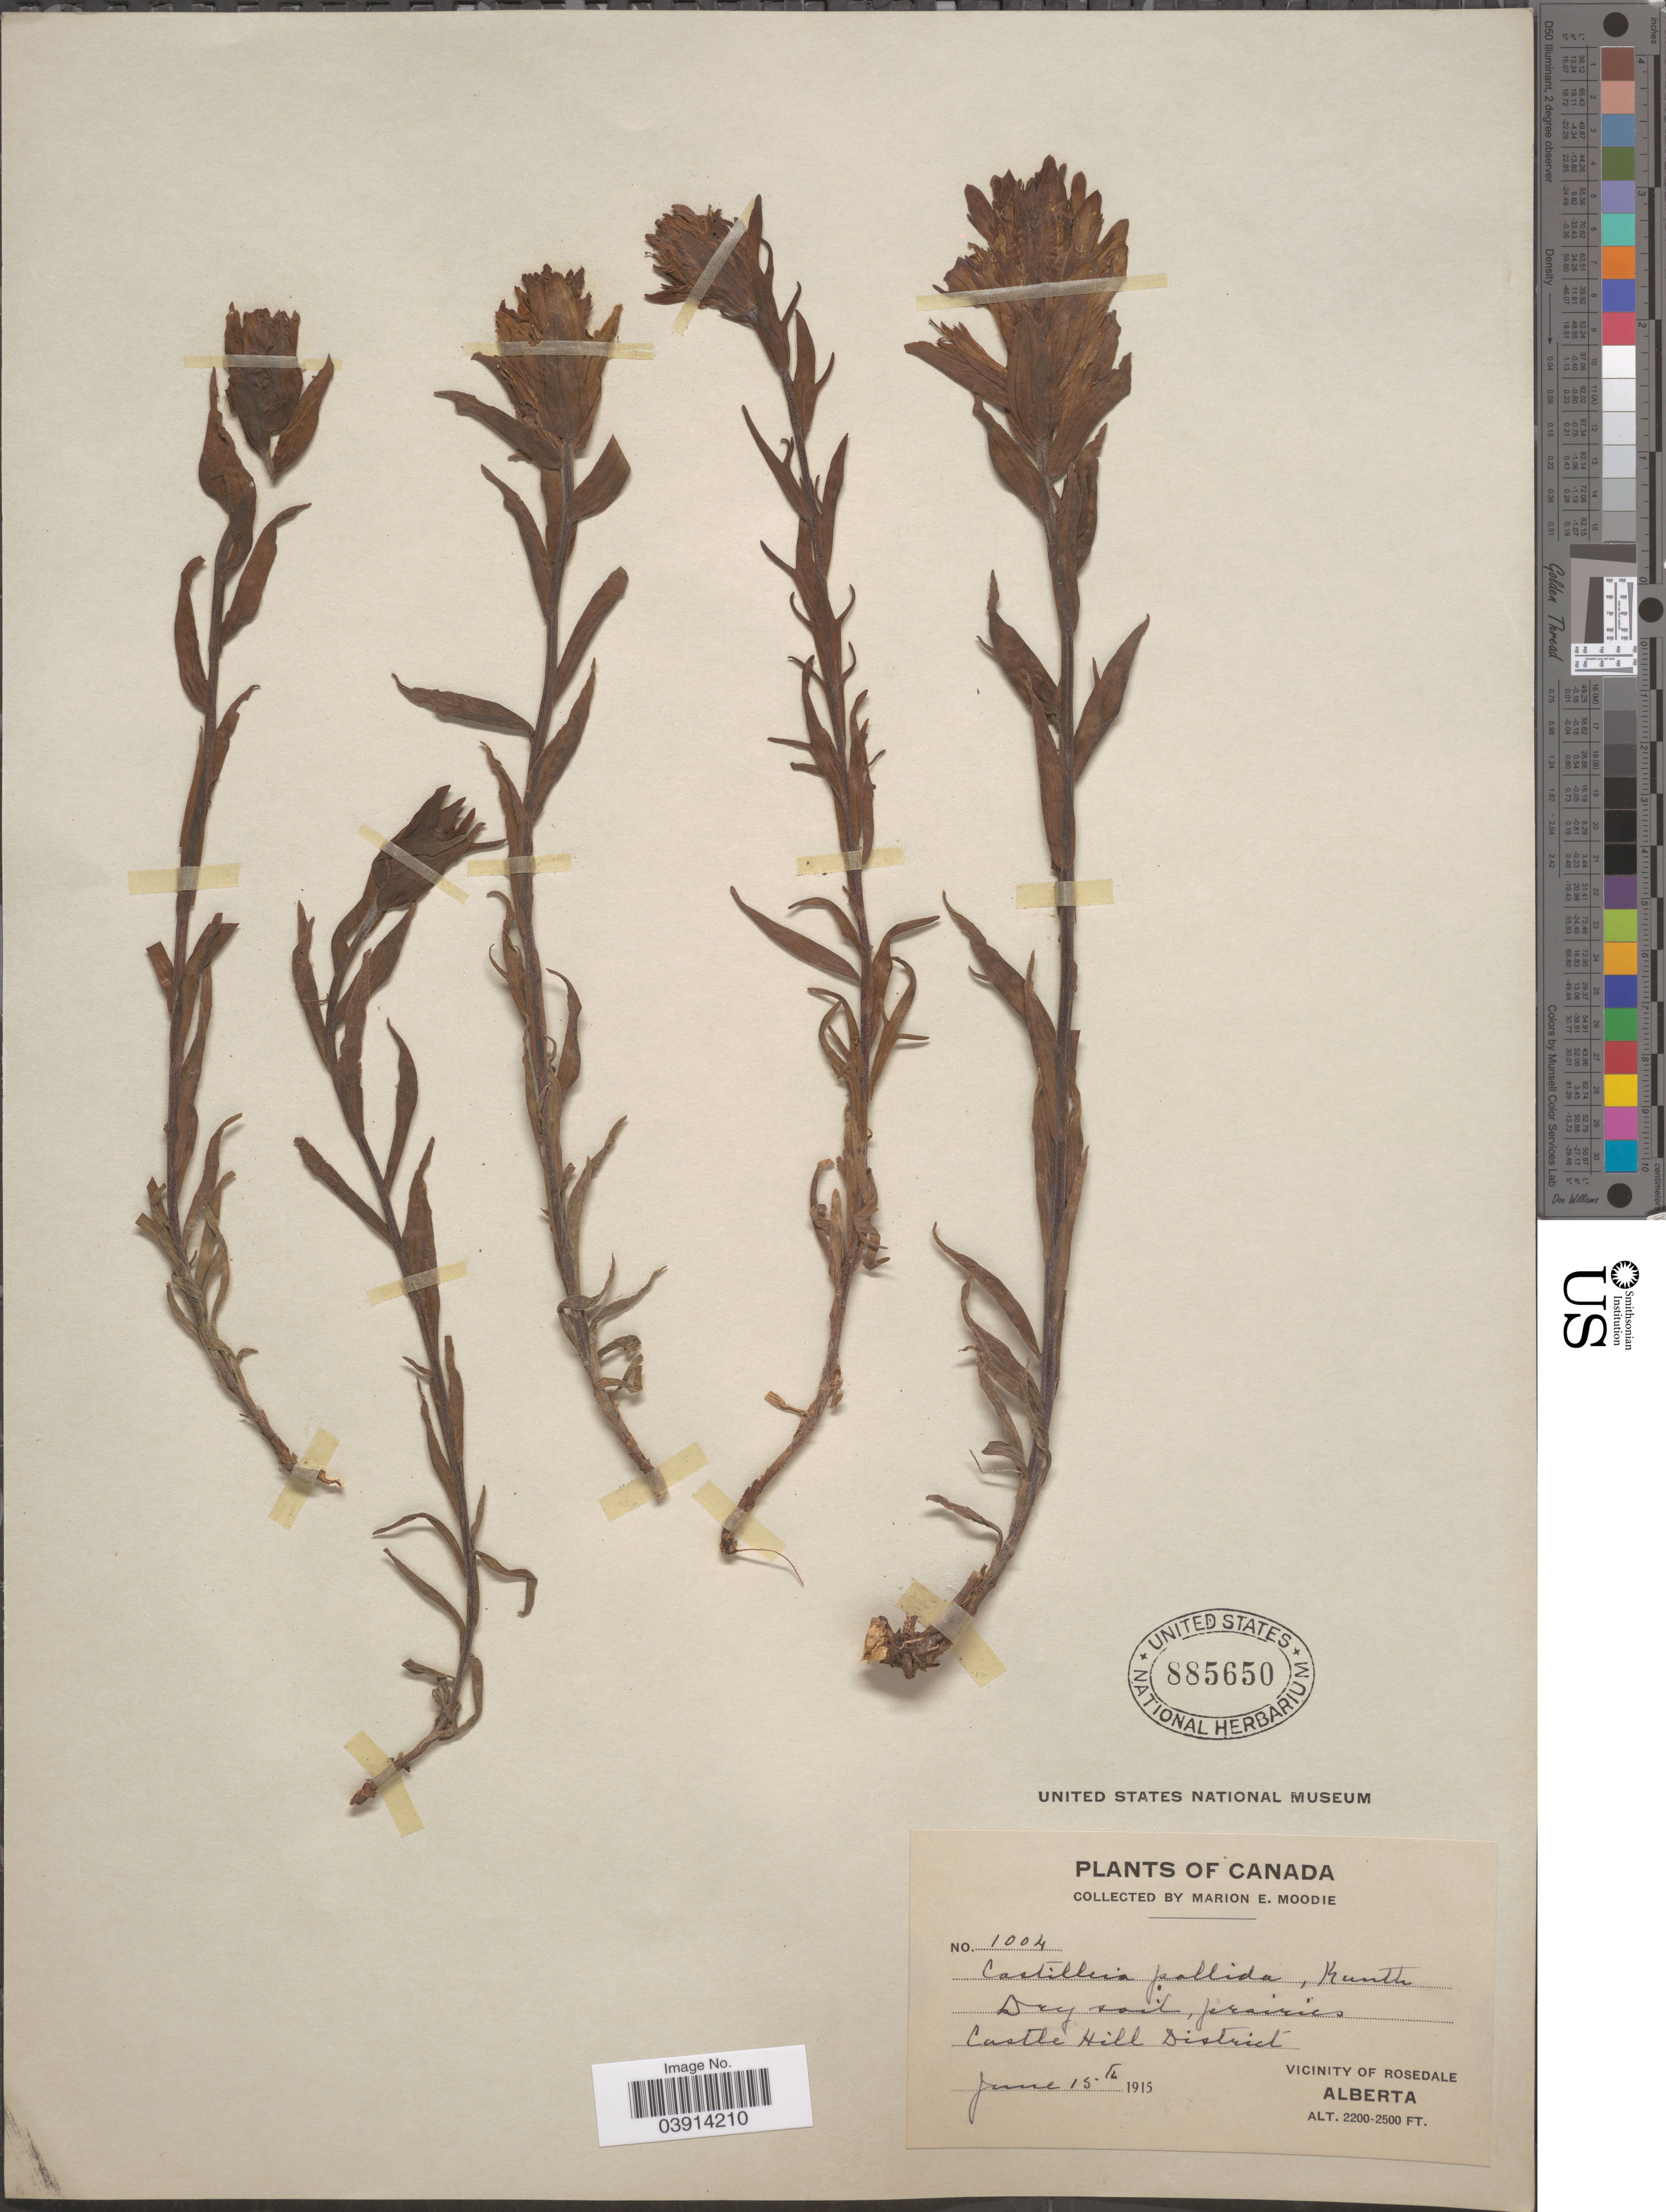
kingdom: Plantae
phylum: Tracheophyta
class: Magnoliopsida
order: Lamiales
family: Orobanchaceae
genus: Castilleja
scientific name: Castilleja septentrionalis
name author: Lindl.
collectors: M. E. Moodie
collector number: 1004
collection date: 1915-06-15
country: Canada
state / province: Alberta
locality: Castle Hill District. Vicinity of Rosedale.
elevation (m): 671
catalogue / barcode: US 885650